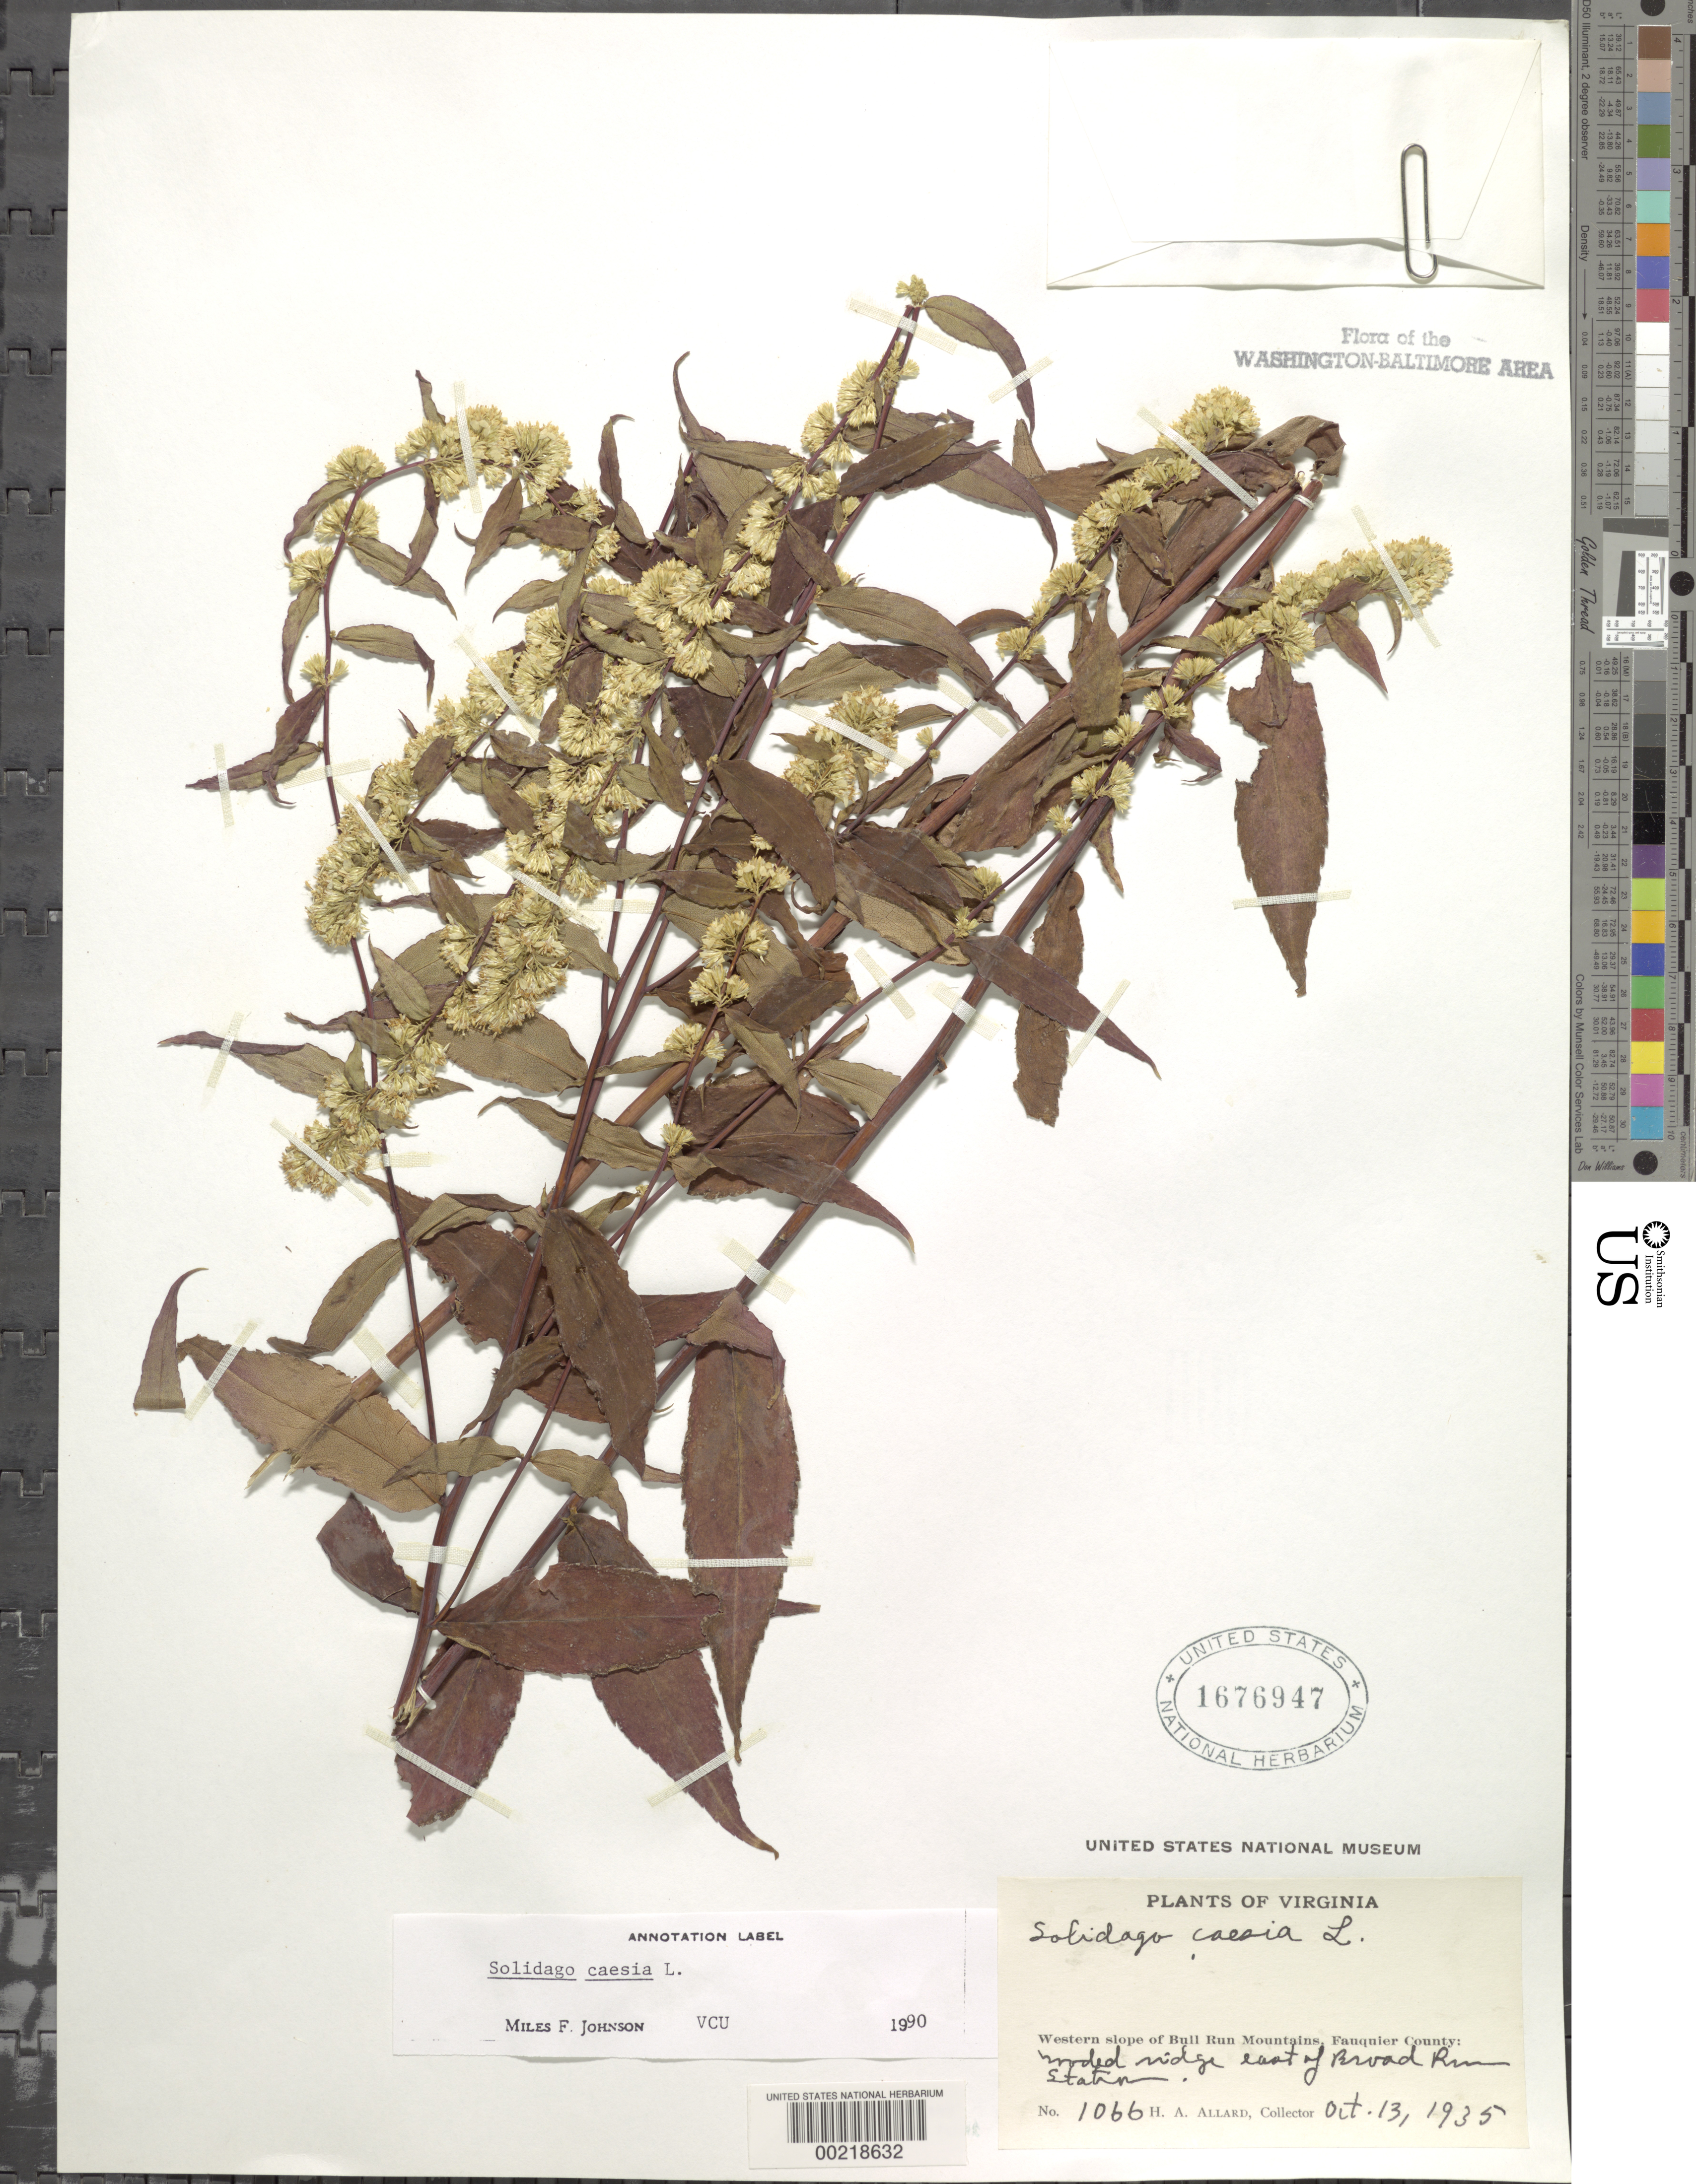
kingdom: Plantae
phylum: Tracheophyta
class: Magnoliopsida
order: Asterales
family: Asteraceae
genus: Solidago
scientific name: Solidago caesia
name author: L.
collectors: H. A. Allard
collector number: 1066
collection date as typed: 13 Oct 1935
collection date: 1935-10-13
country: United States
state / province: Virginia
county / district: Fauquier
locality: East of Broad Run Station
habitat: Wooded ridge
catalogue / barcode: US 1676947